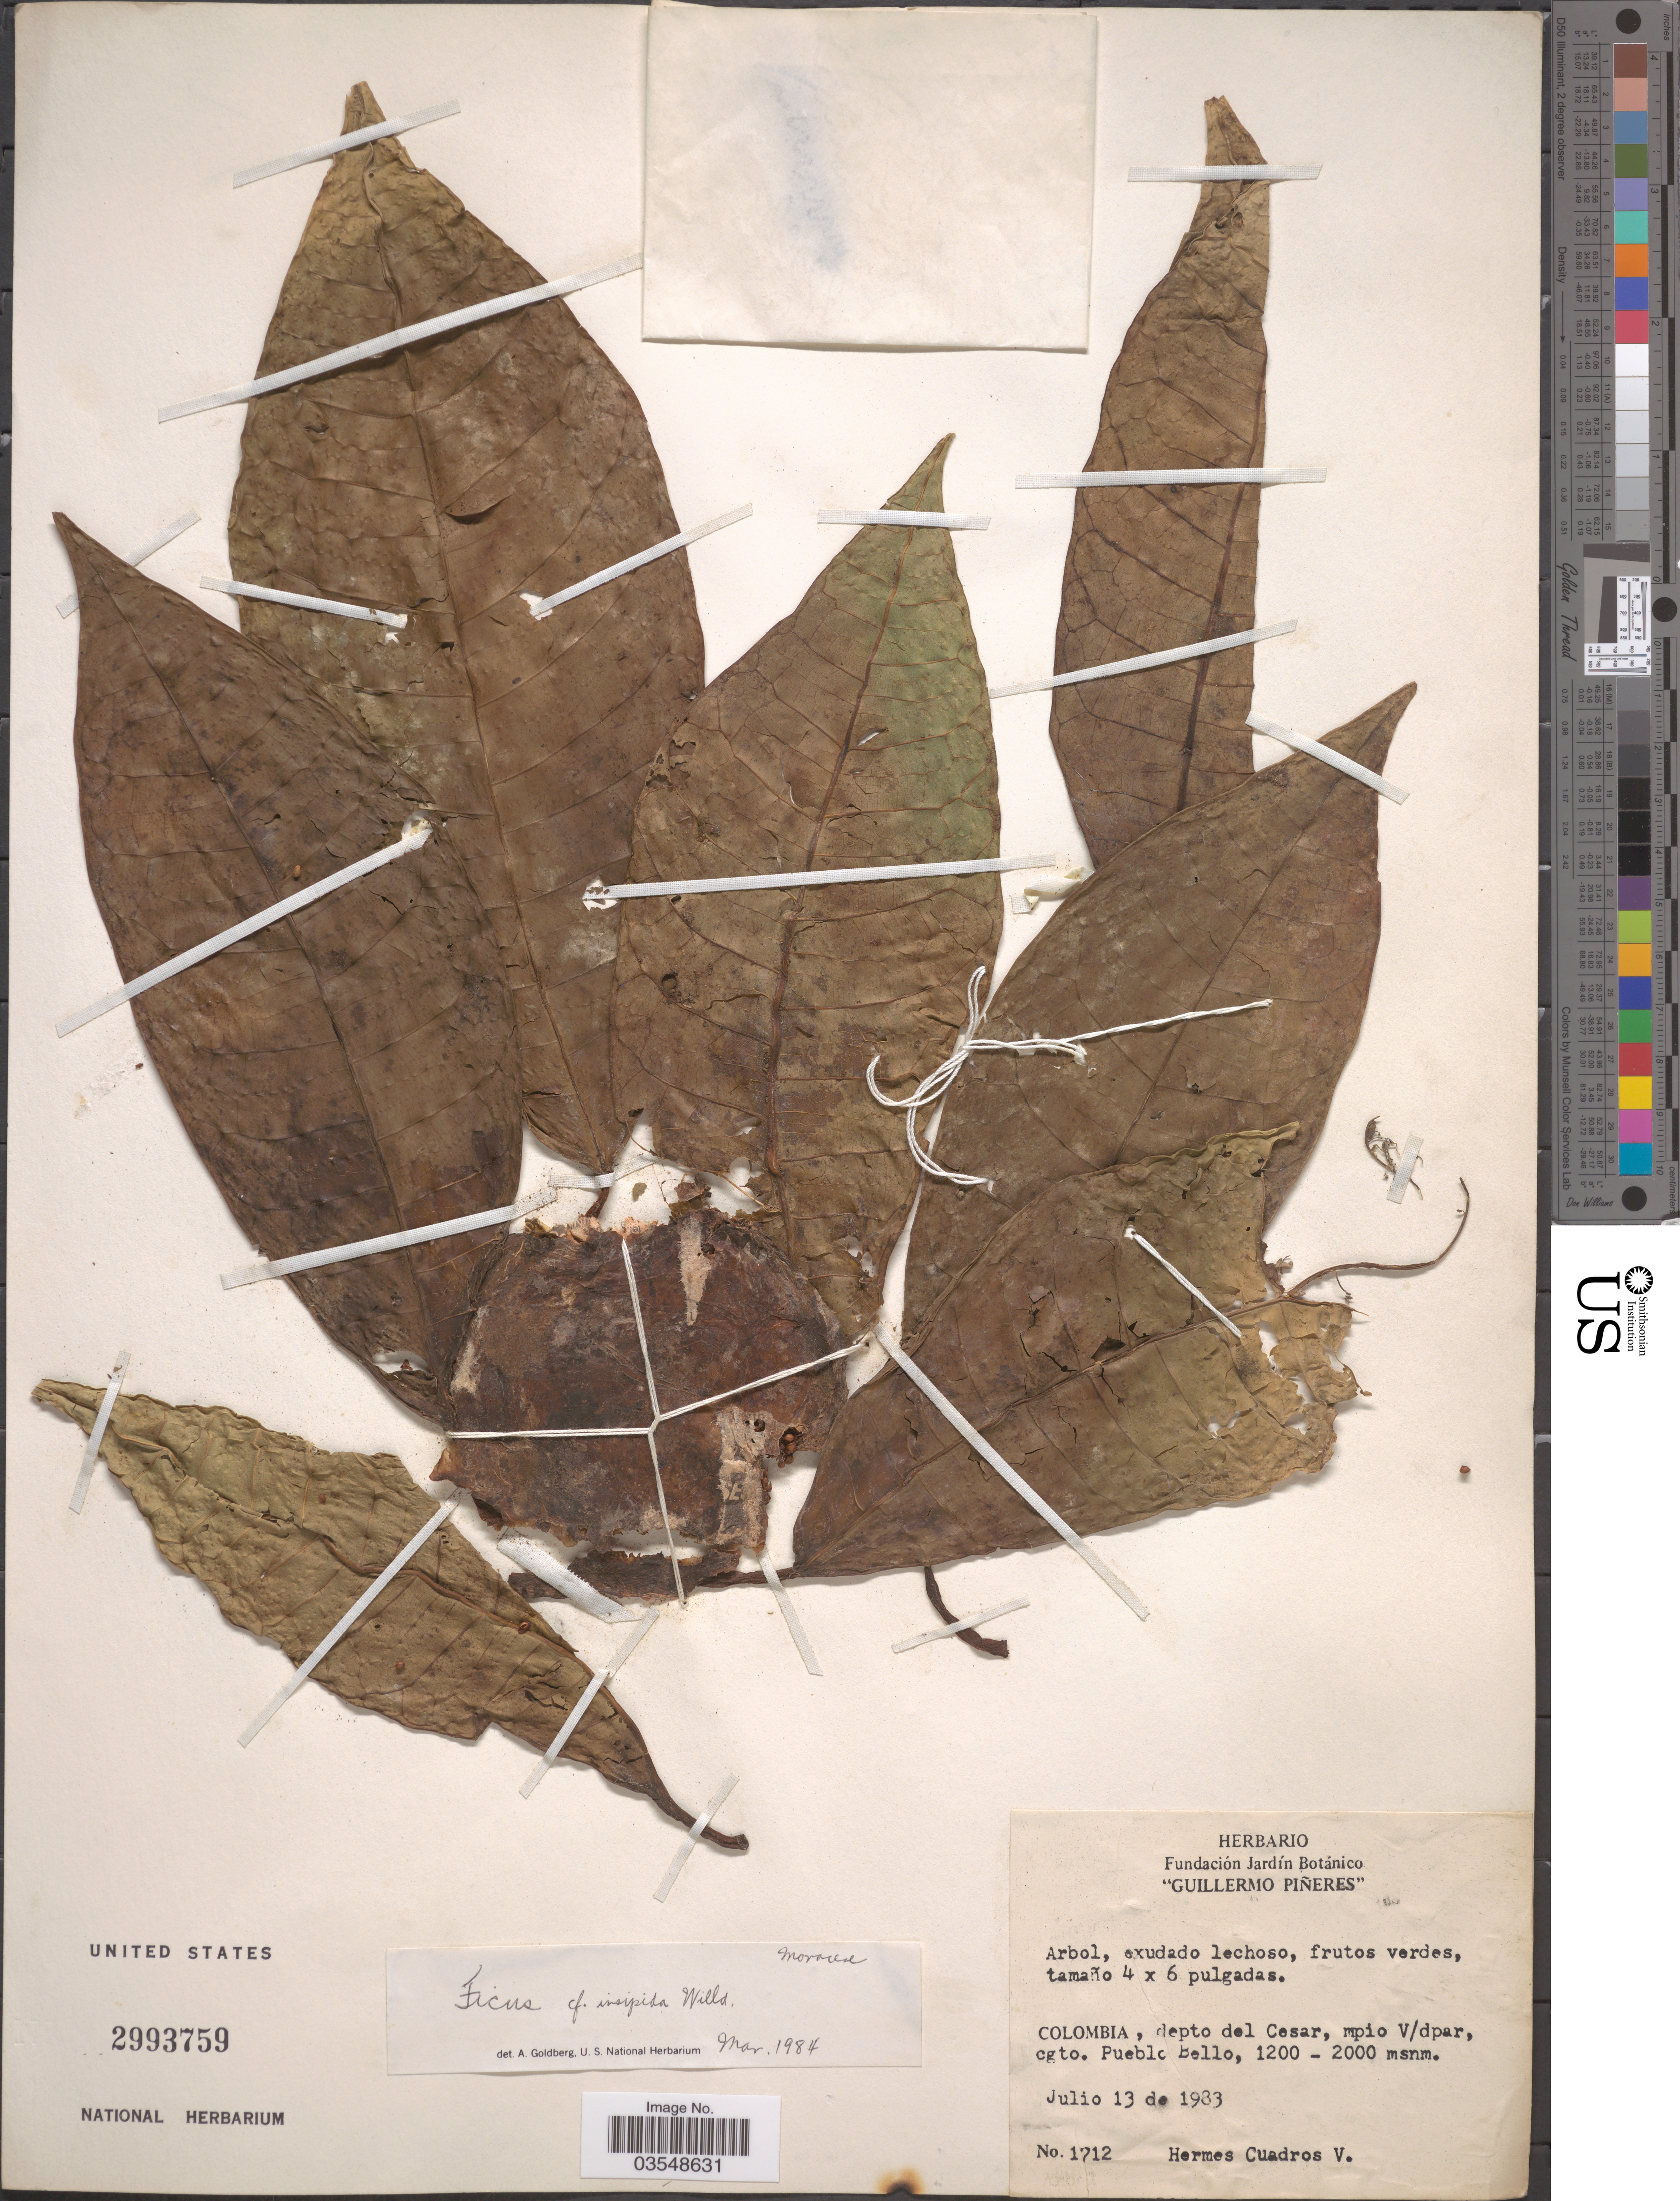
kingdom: Plantae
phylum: Tracheophyta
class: Magnoliopsida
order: Rosales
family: Moraceae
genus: Ficus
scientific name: Ficus insipida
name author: Willd.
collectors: H. Cuadros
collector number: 1812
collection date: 1983-07-13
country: Colombia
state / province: Cesar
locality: Depto del Cesar, mpio V/dpar, cgto. Pueblo Bello.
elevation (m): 1200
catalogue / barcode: US 2993759